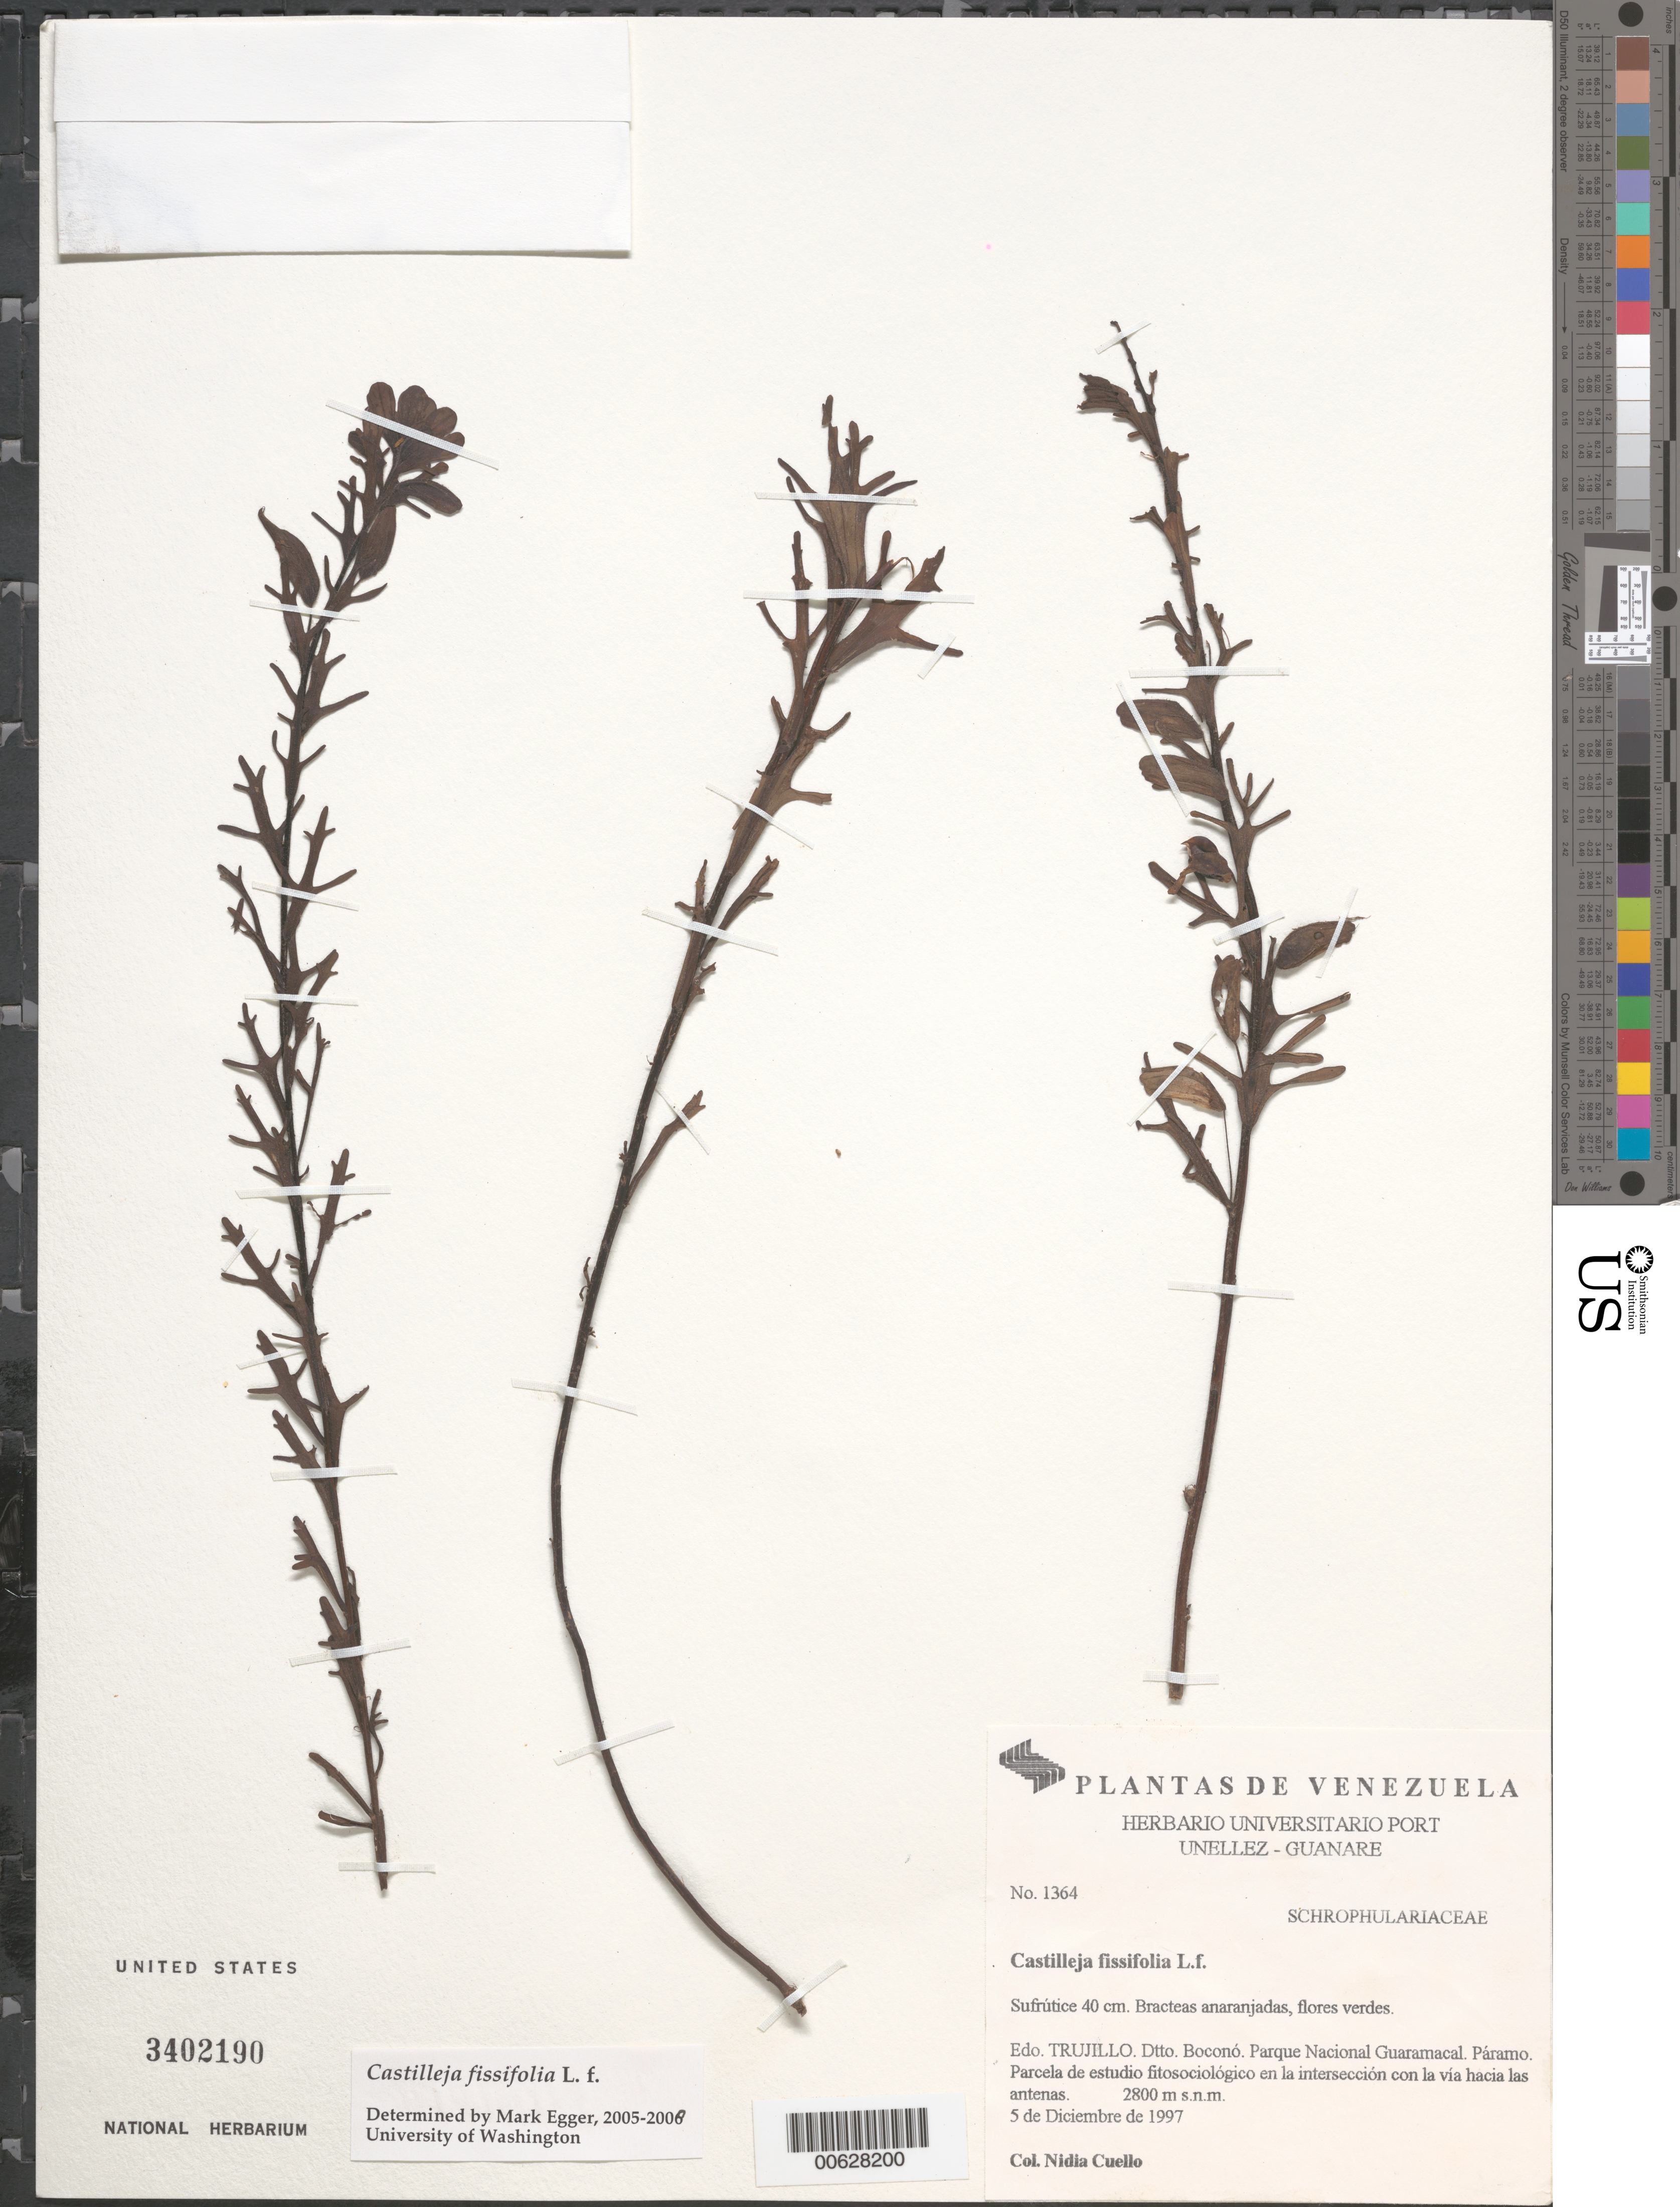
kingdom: Plantae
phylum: Tracheophyta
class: Magnoliopsida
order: Lamiales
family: Orobanchaceae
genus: Castilleja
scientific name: Castilleja fissifolia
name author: L. f.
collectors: N. L. Cuello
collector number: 1364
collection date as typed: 05 Dec 1997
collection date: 1997-12-05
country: Venezuela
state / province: Trujillo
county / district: Boconó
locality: Parque Nacional Guaramacal. Parcela estudio fitosociológica en la intersección con la via hacia las antenas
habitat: Páramo.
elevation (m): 2800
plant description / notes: PORT, US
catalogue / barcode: US 3402190